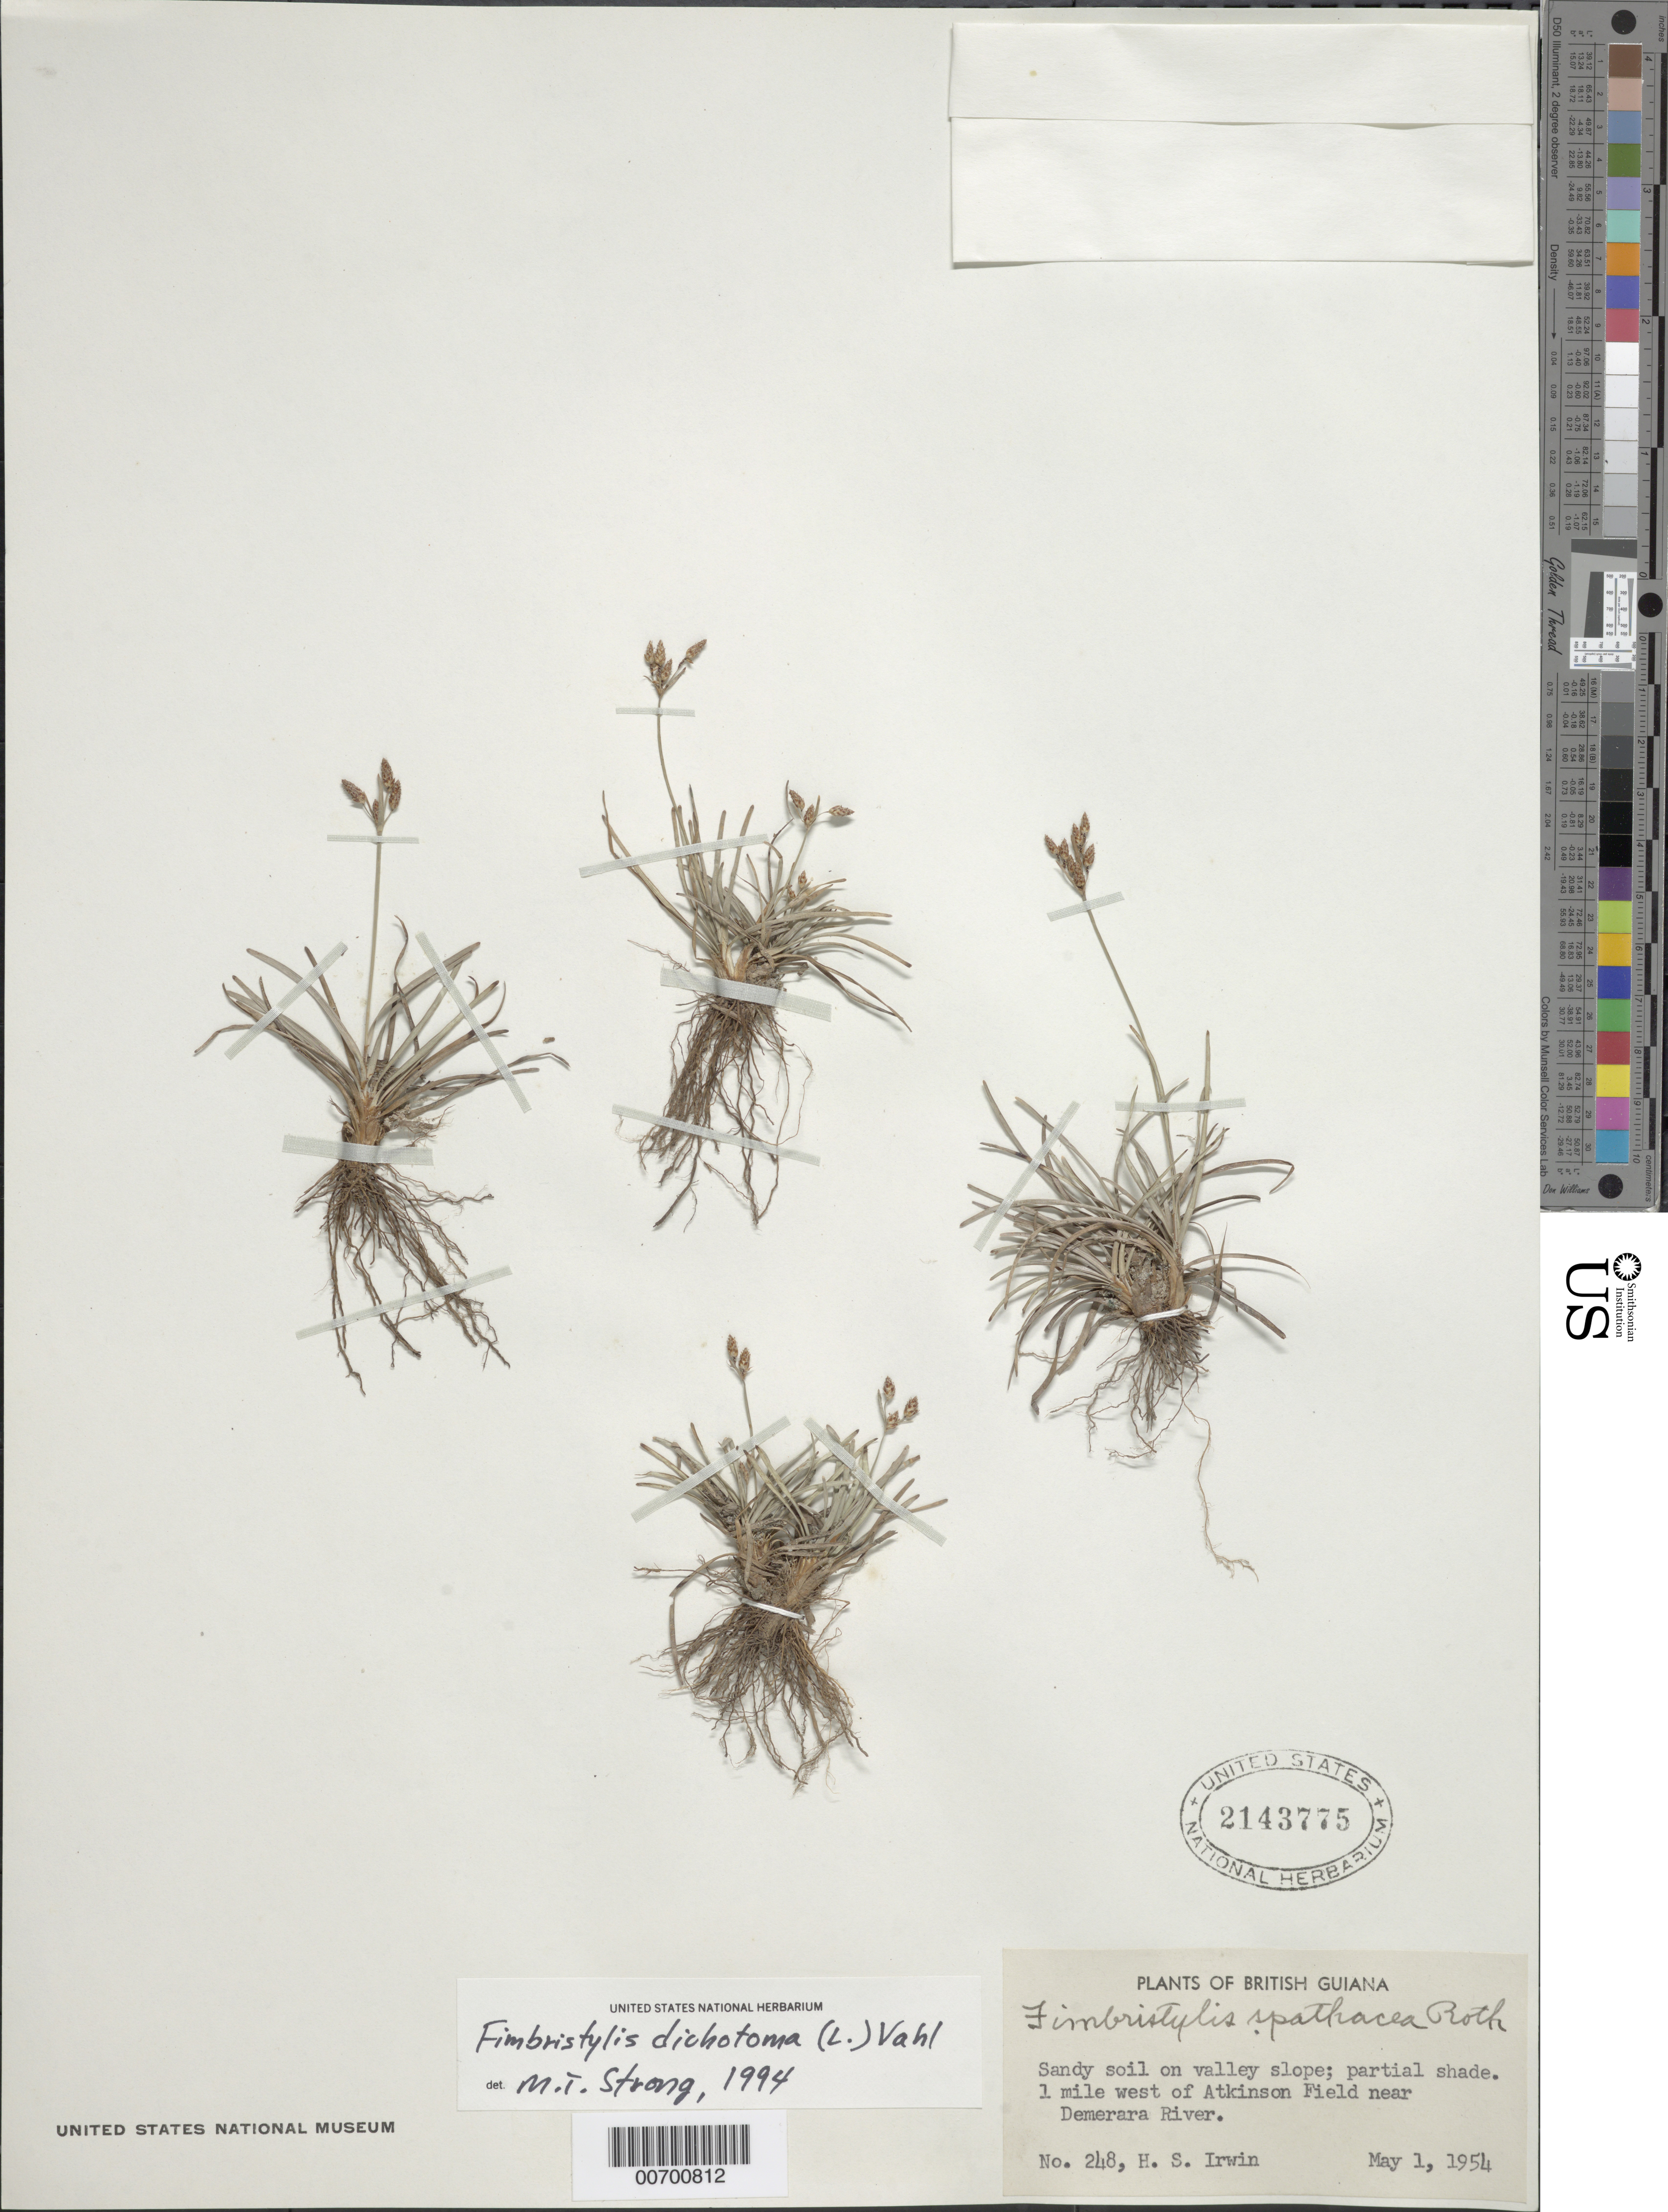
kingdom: Plantae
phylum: Tracheophyta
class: Liliopsida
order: Poales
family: Cyperaceae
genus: Fimbristylis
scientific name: Fimbristylis dichotoma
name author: (L.) Vahl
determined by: Strong, M. T., (US), Smithsonian Institution - National Museum of Natural History (UNITED STATES)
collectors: H. Irwin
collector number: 248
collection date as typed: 1-May-54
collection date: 1954-05-01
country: Guyana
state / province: Demerara-Mahaica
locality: Atkinson Field, 5 mi.W of, near Demerara R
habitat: Sandy soil on valley slope; partial shade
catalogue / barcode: US 2143775